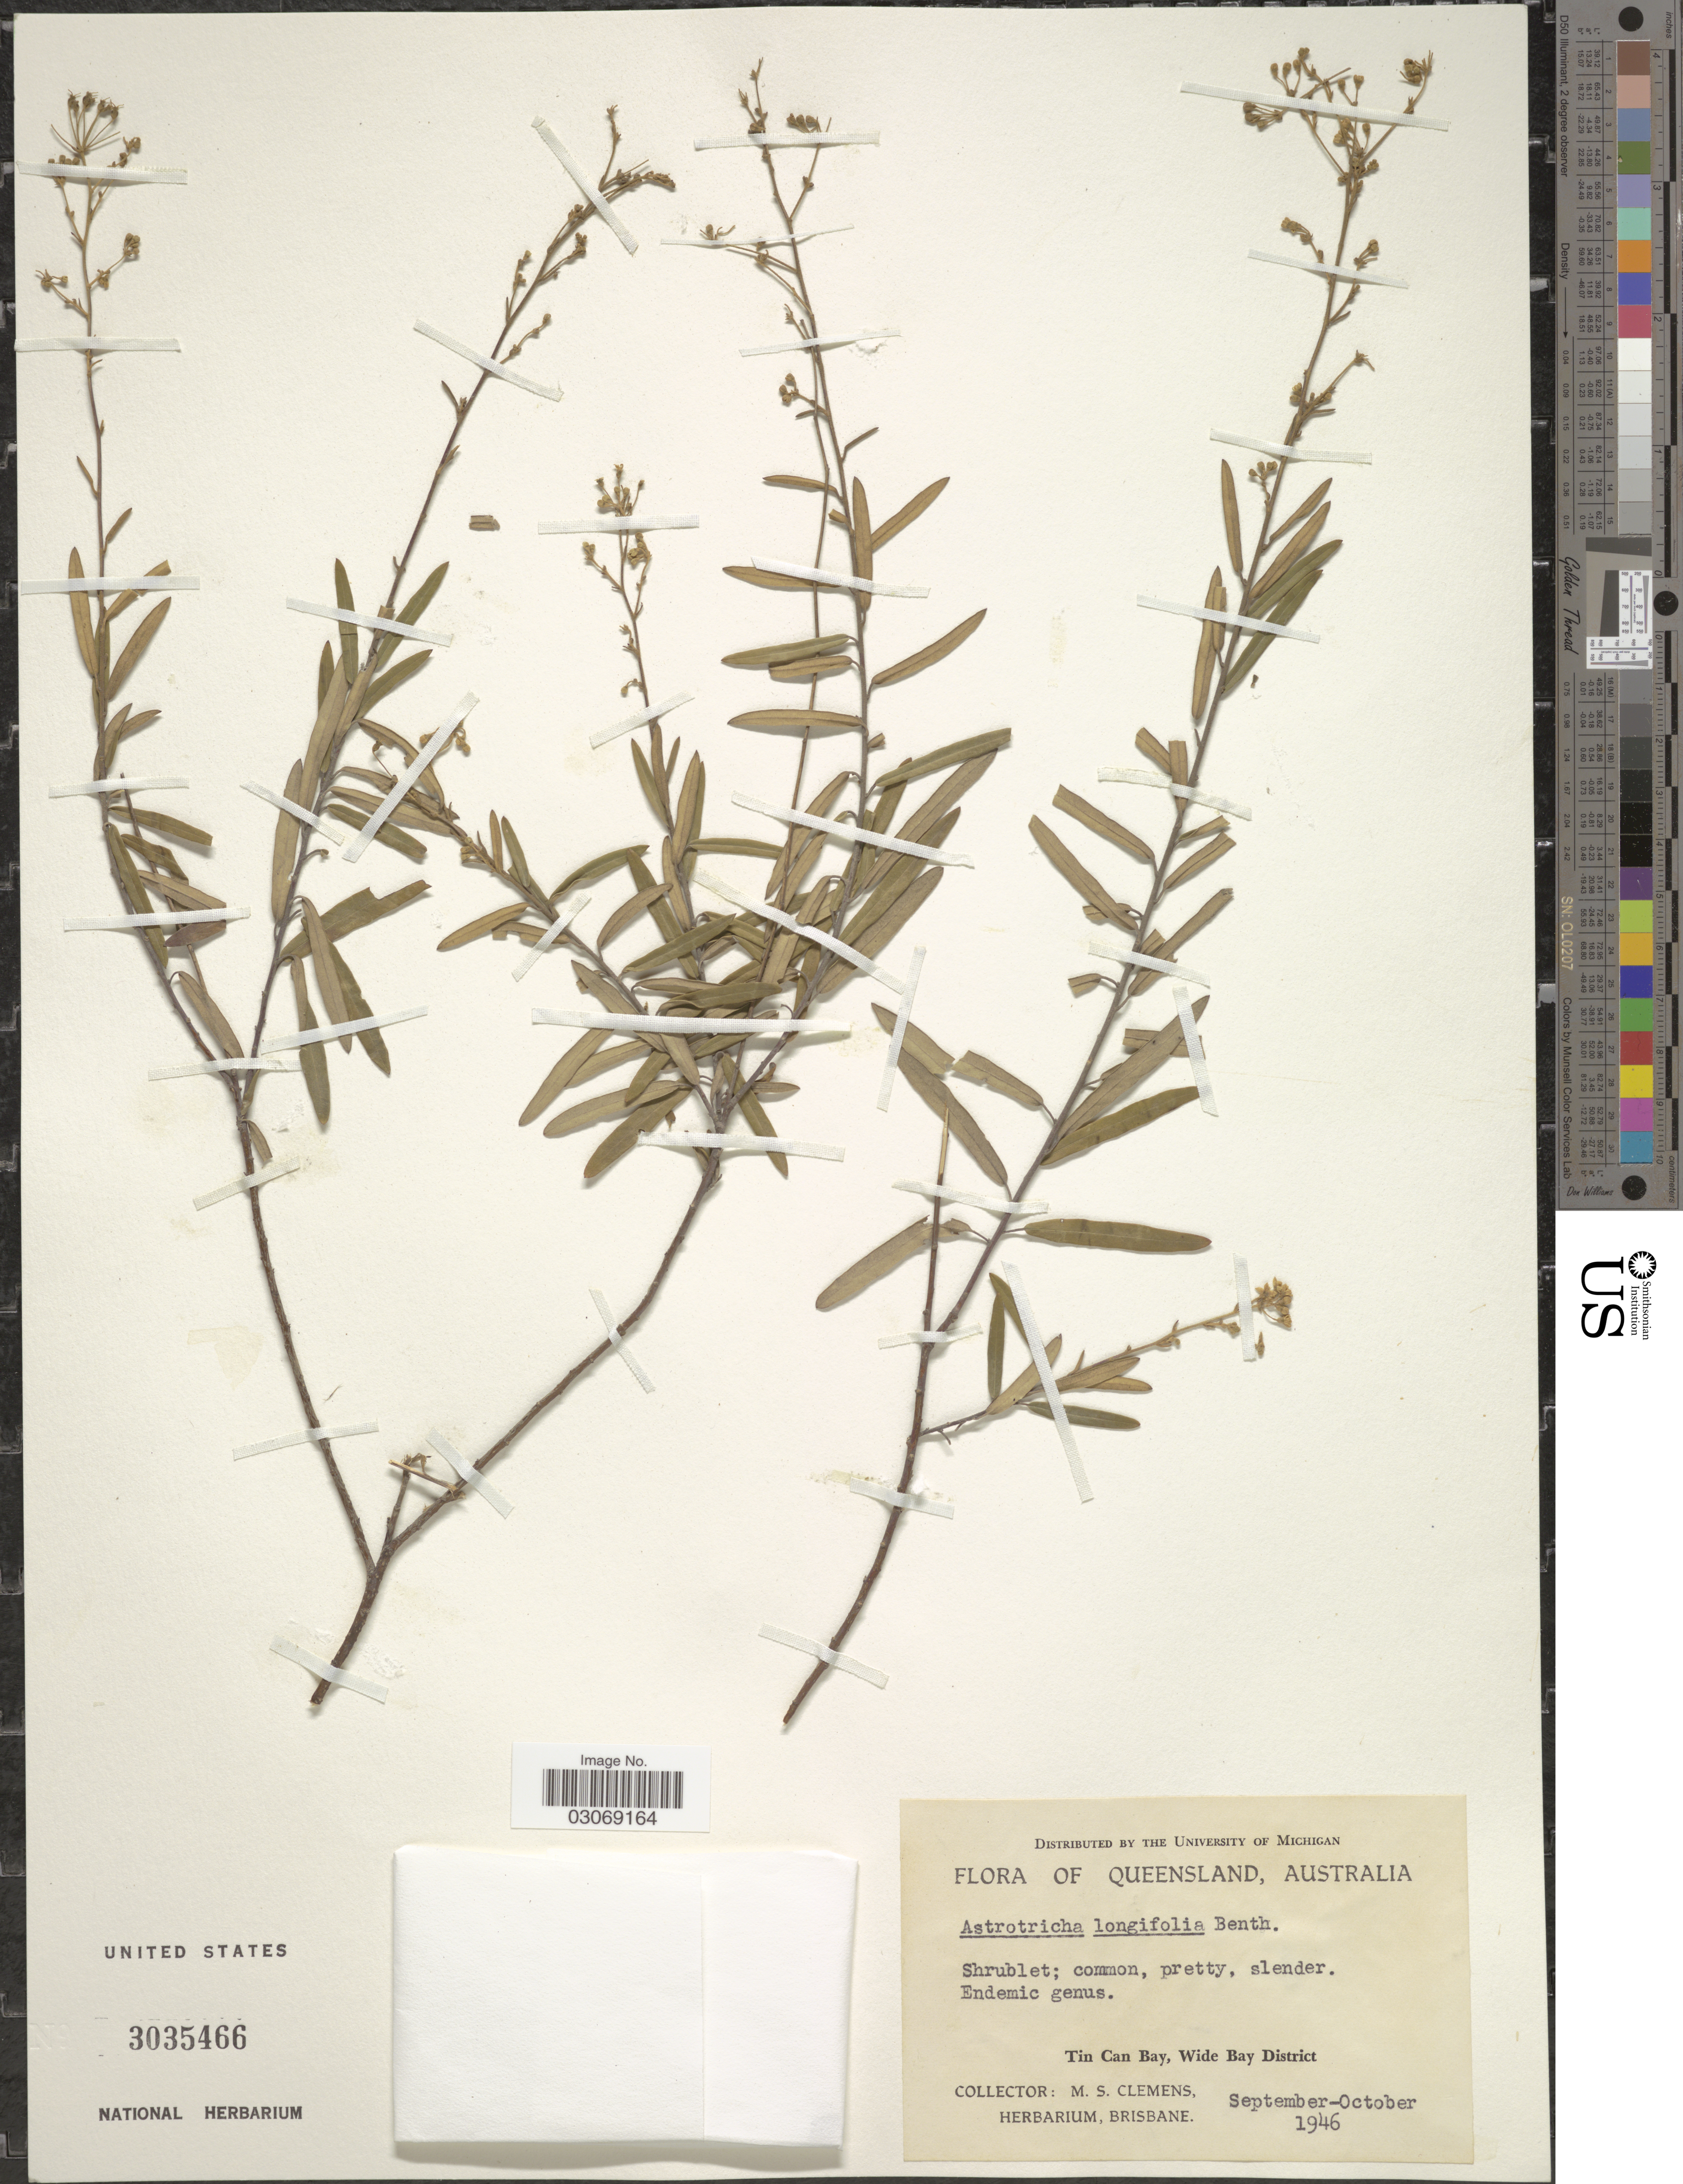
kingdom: Plantae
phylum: Tracheophyta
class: Magnoliopsida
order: Apiales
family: Araliaceae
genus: Astrotricha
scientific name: Astrotricha longifolia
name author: Benth.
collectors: M. S. Clemens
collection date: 1946-09/1946-10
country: Australia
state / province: Queensland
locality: Tin Can Bay, Wide Bay District.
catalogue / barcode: US 3035466